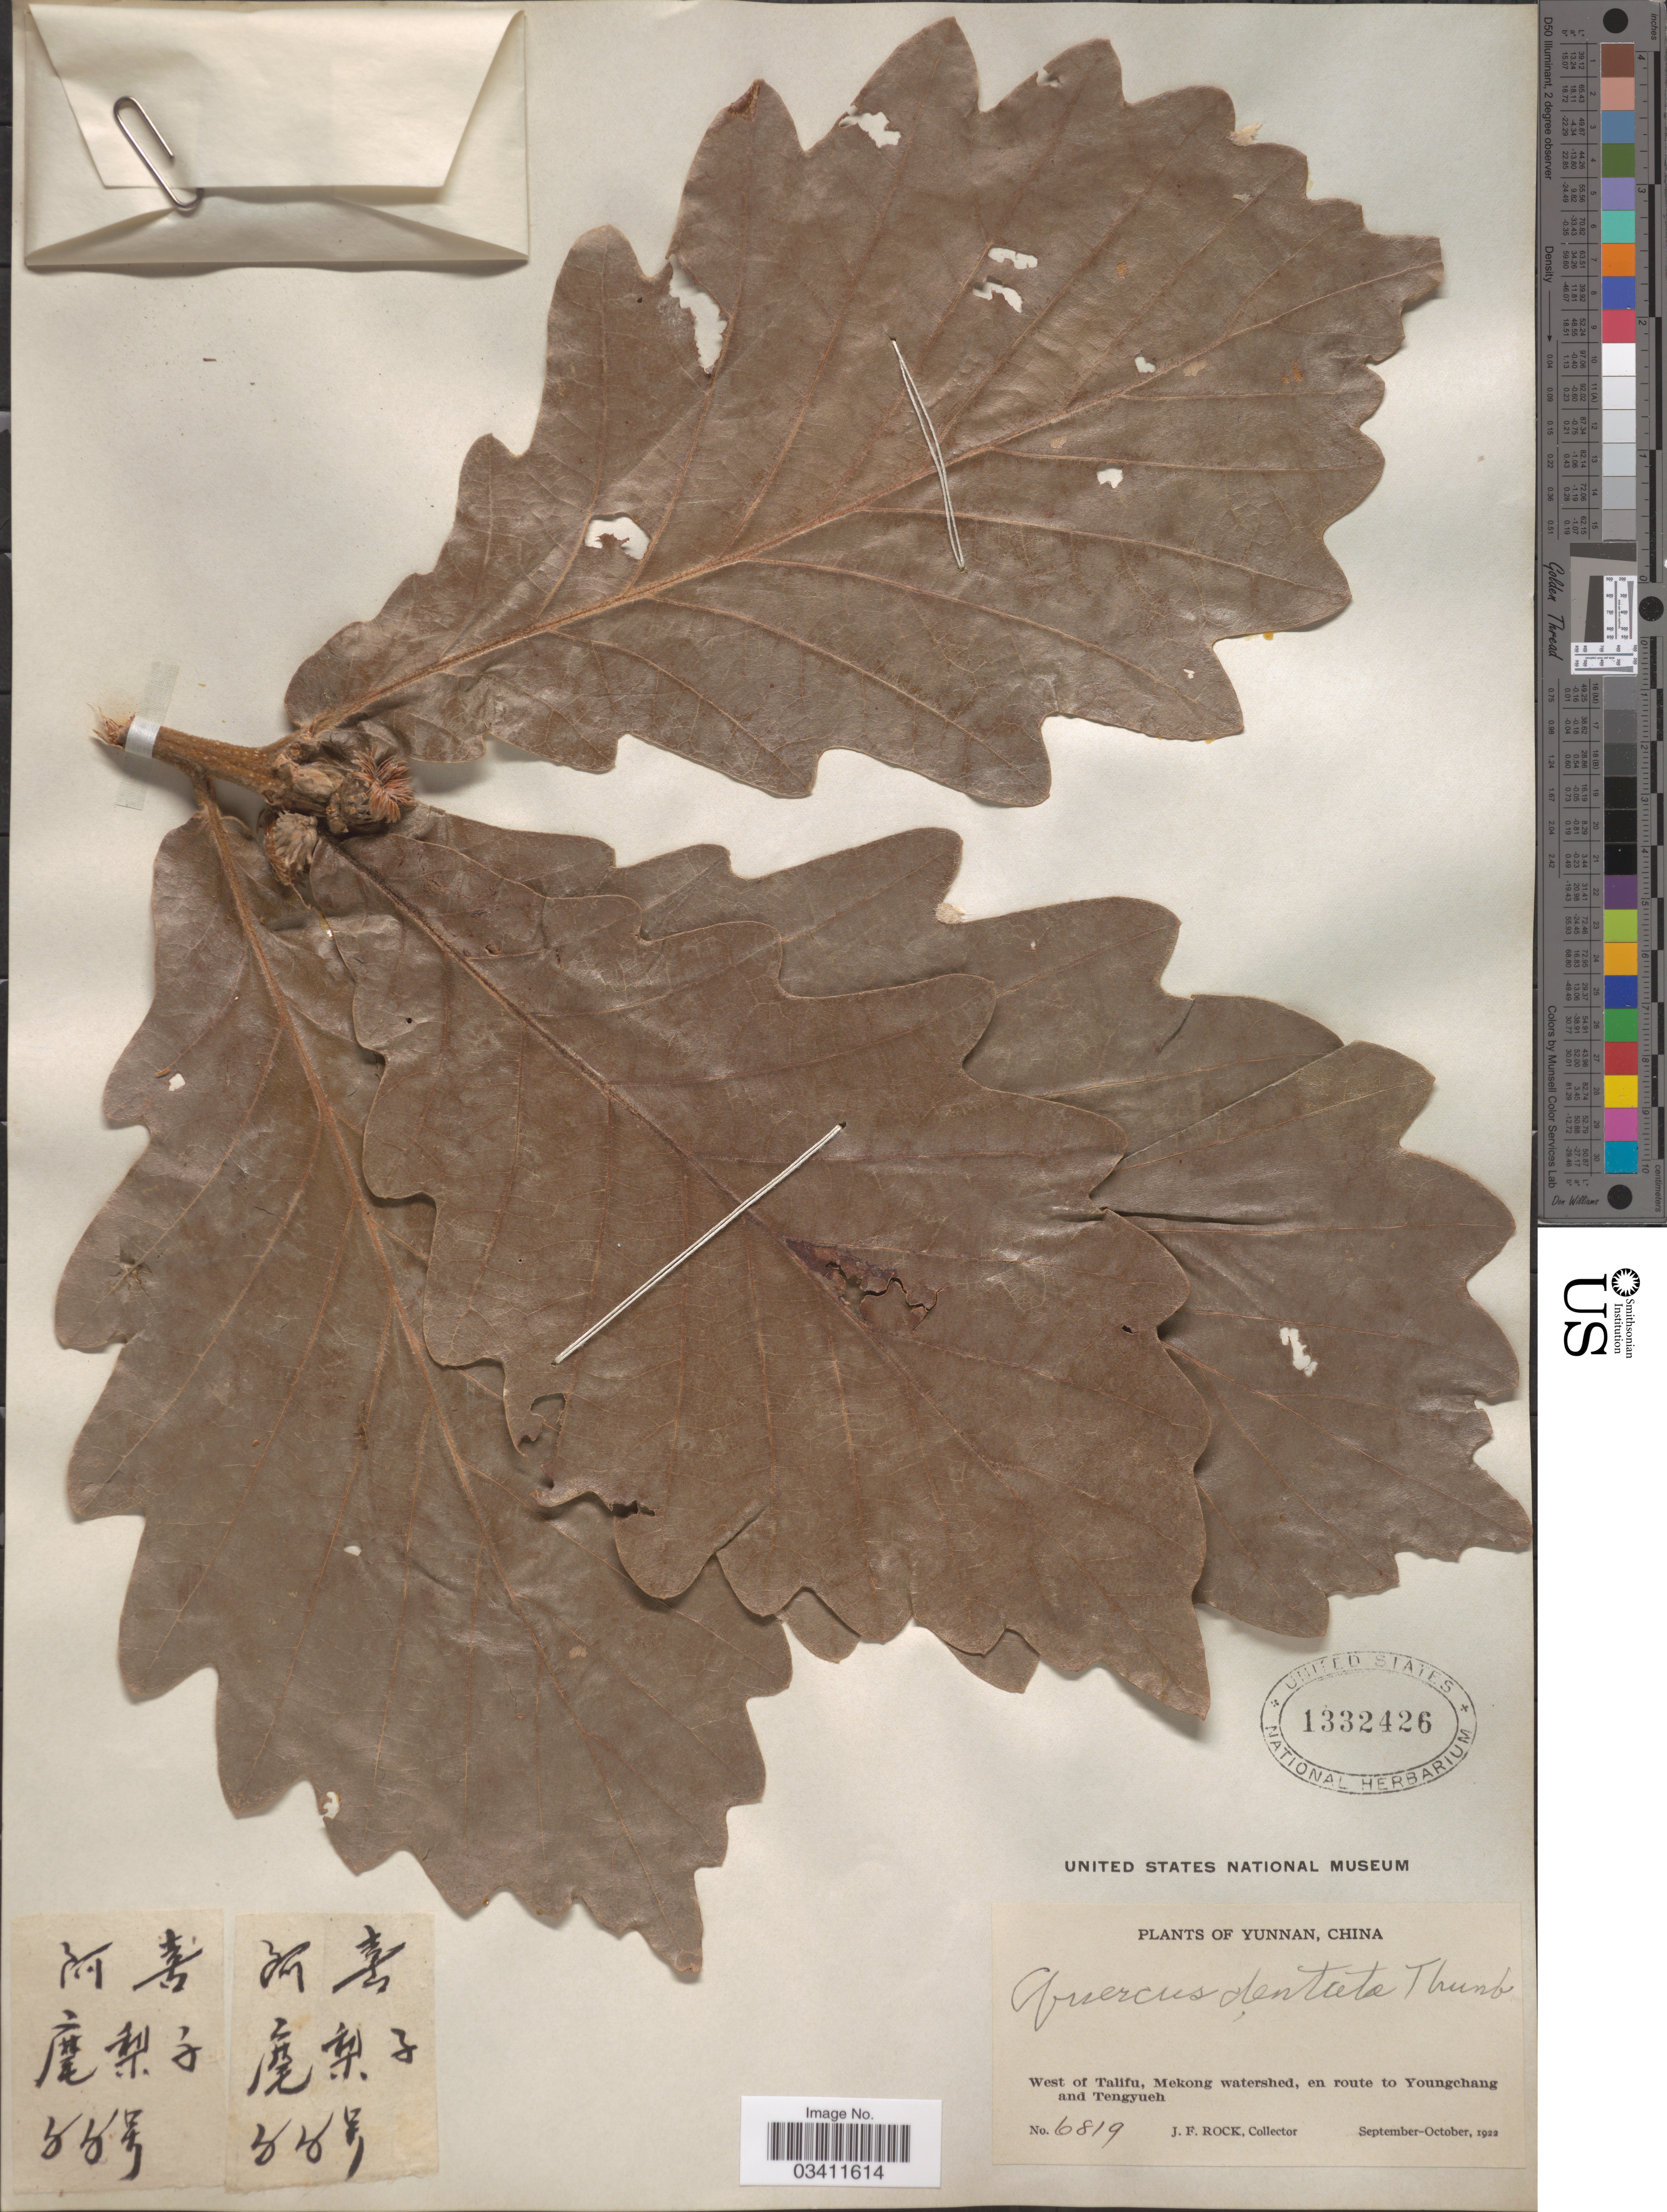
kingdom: Plantae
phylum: Tracheophyta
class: Magnoliopsida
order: Fagales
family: Fagaceae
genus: Quercus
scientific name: Quercus dentata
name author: Thunb.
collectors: J. Rock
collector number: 6819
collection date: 1922-09/1922-10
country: China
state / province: Yunnan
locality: West of Talifu, Mekong watershed, en route to Youngchang and Tengyueh.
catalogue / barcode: US 1332426